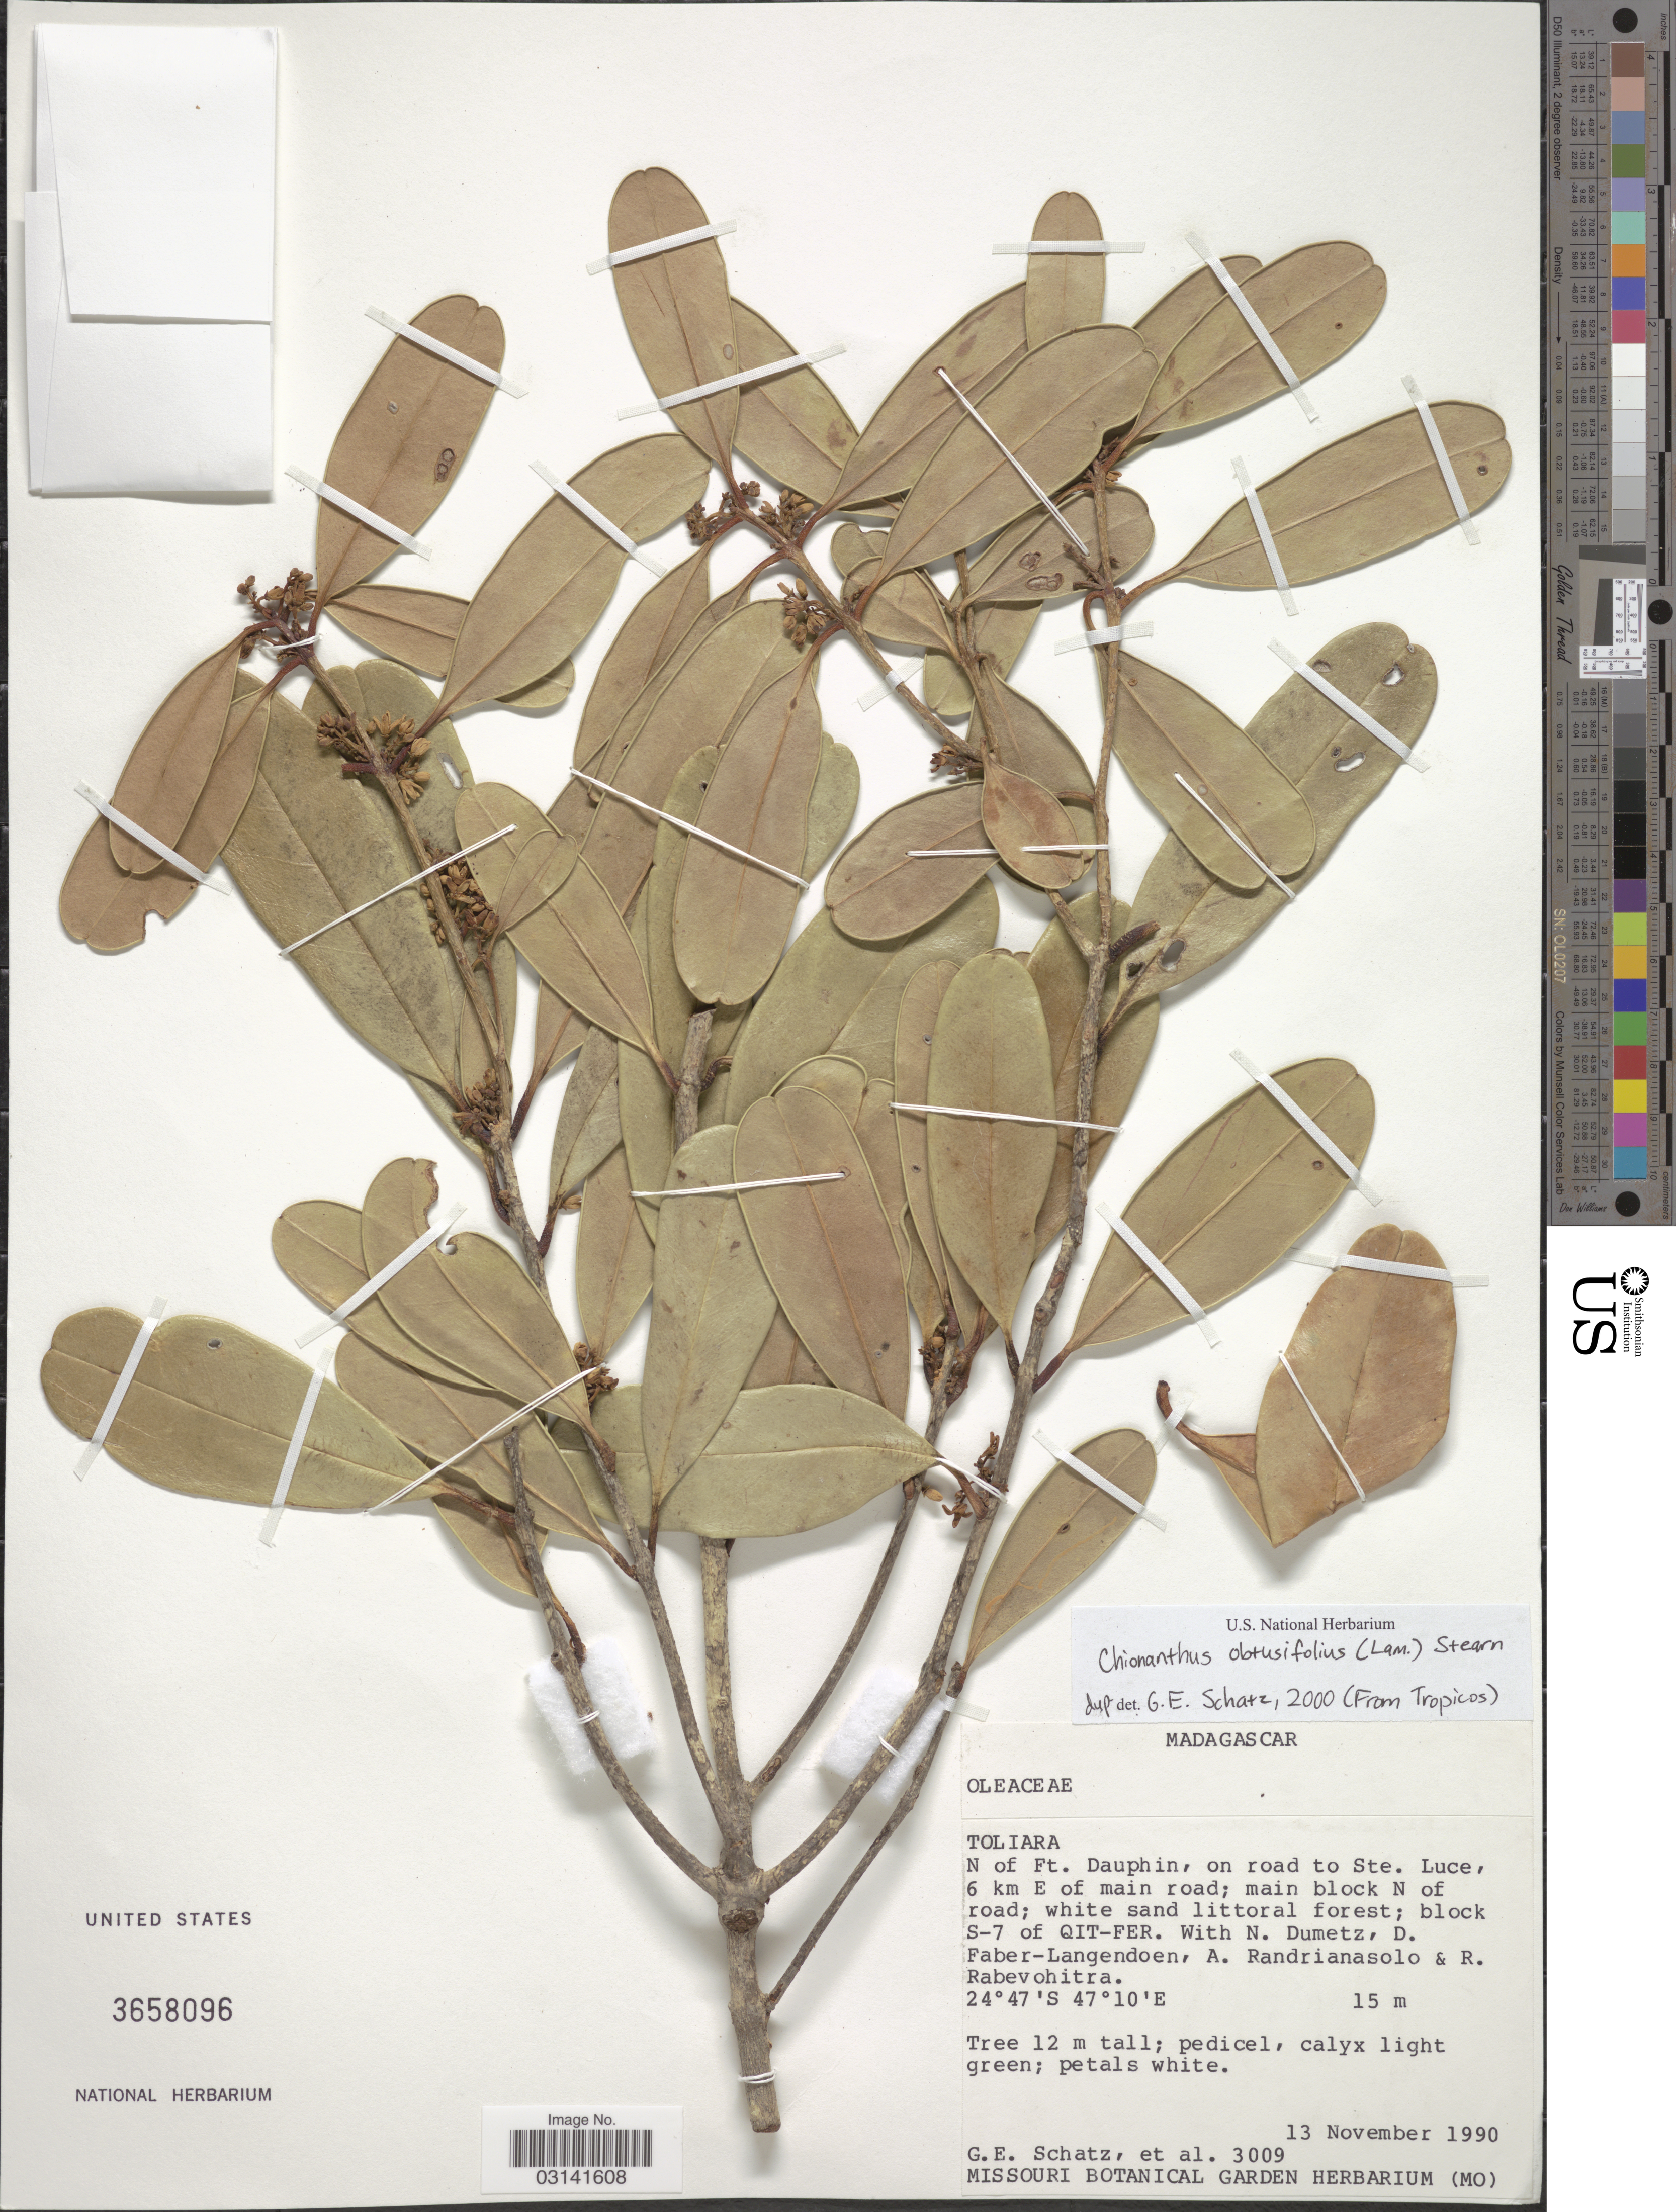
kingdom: Plantae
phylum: Tracheophyta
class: Magnoliopsida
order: Lamiales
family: Oleaceae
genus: Chionanthus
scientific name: Chionanthus obtusifolius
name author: (Lam.) Stearn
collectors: G. Schatz, N. Dumetz, D. Faber-Langendoen, A. Randrianasolo & R. Rabevohitra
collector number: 3009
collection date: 1990-11-13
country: Madagascar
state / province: Anosy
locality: N of Ft. Dauphin, on road to Ste. Luce, 6 km E of main road; main block N of road; block S-7 of QIT-FER.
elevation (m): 15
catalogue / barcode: US 3658096